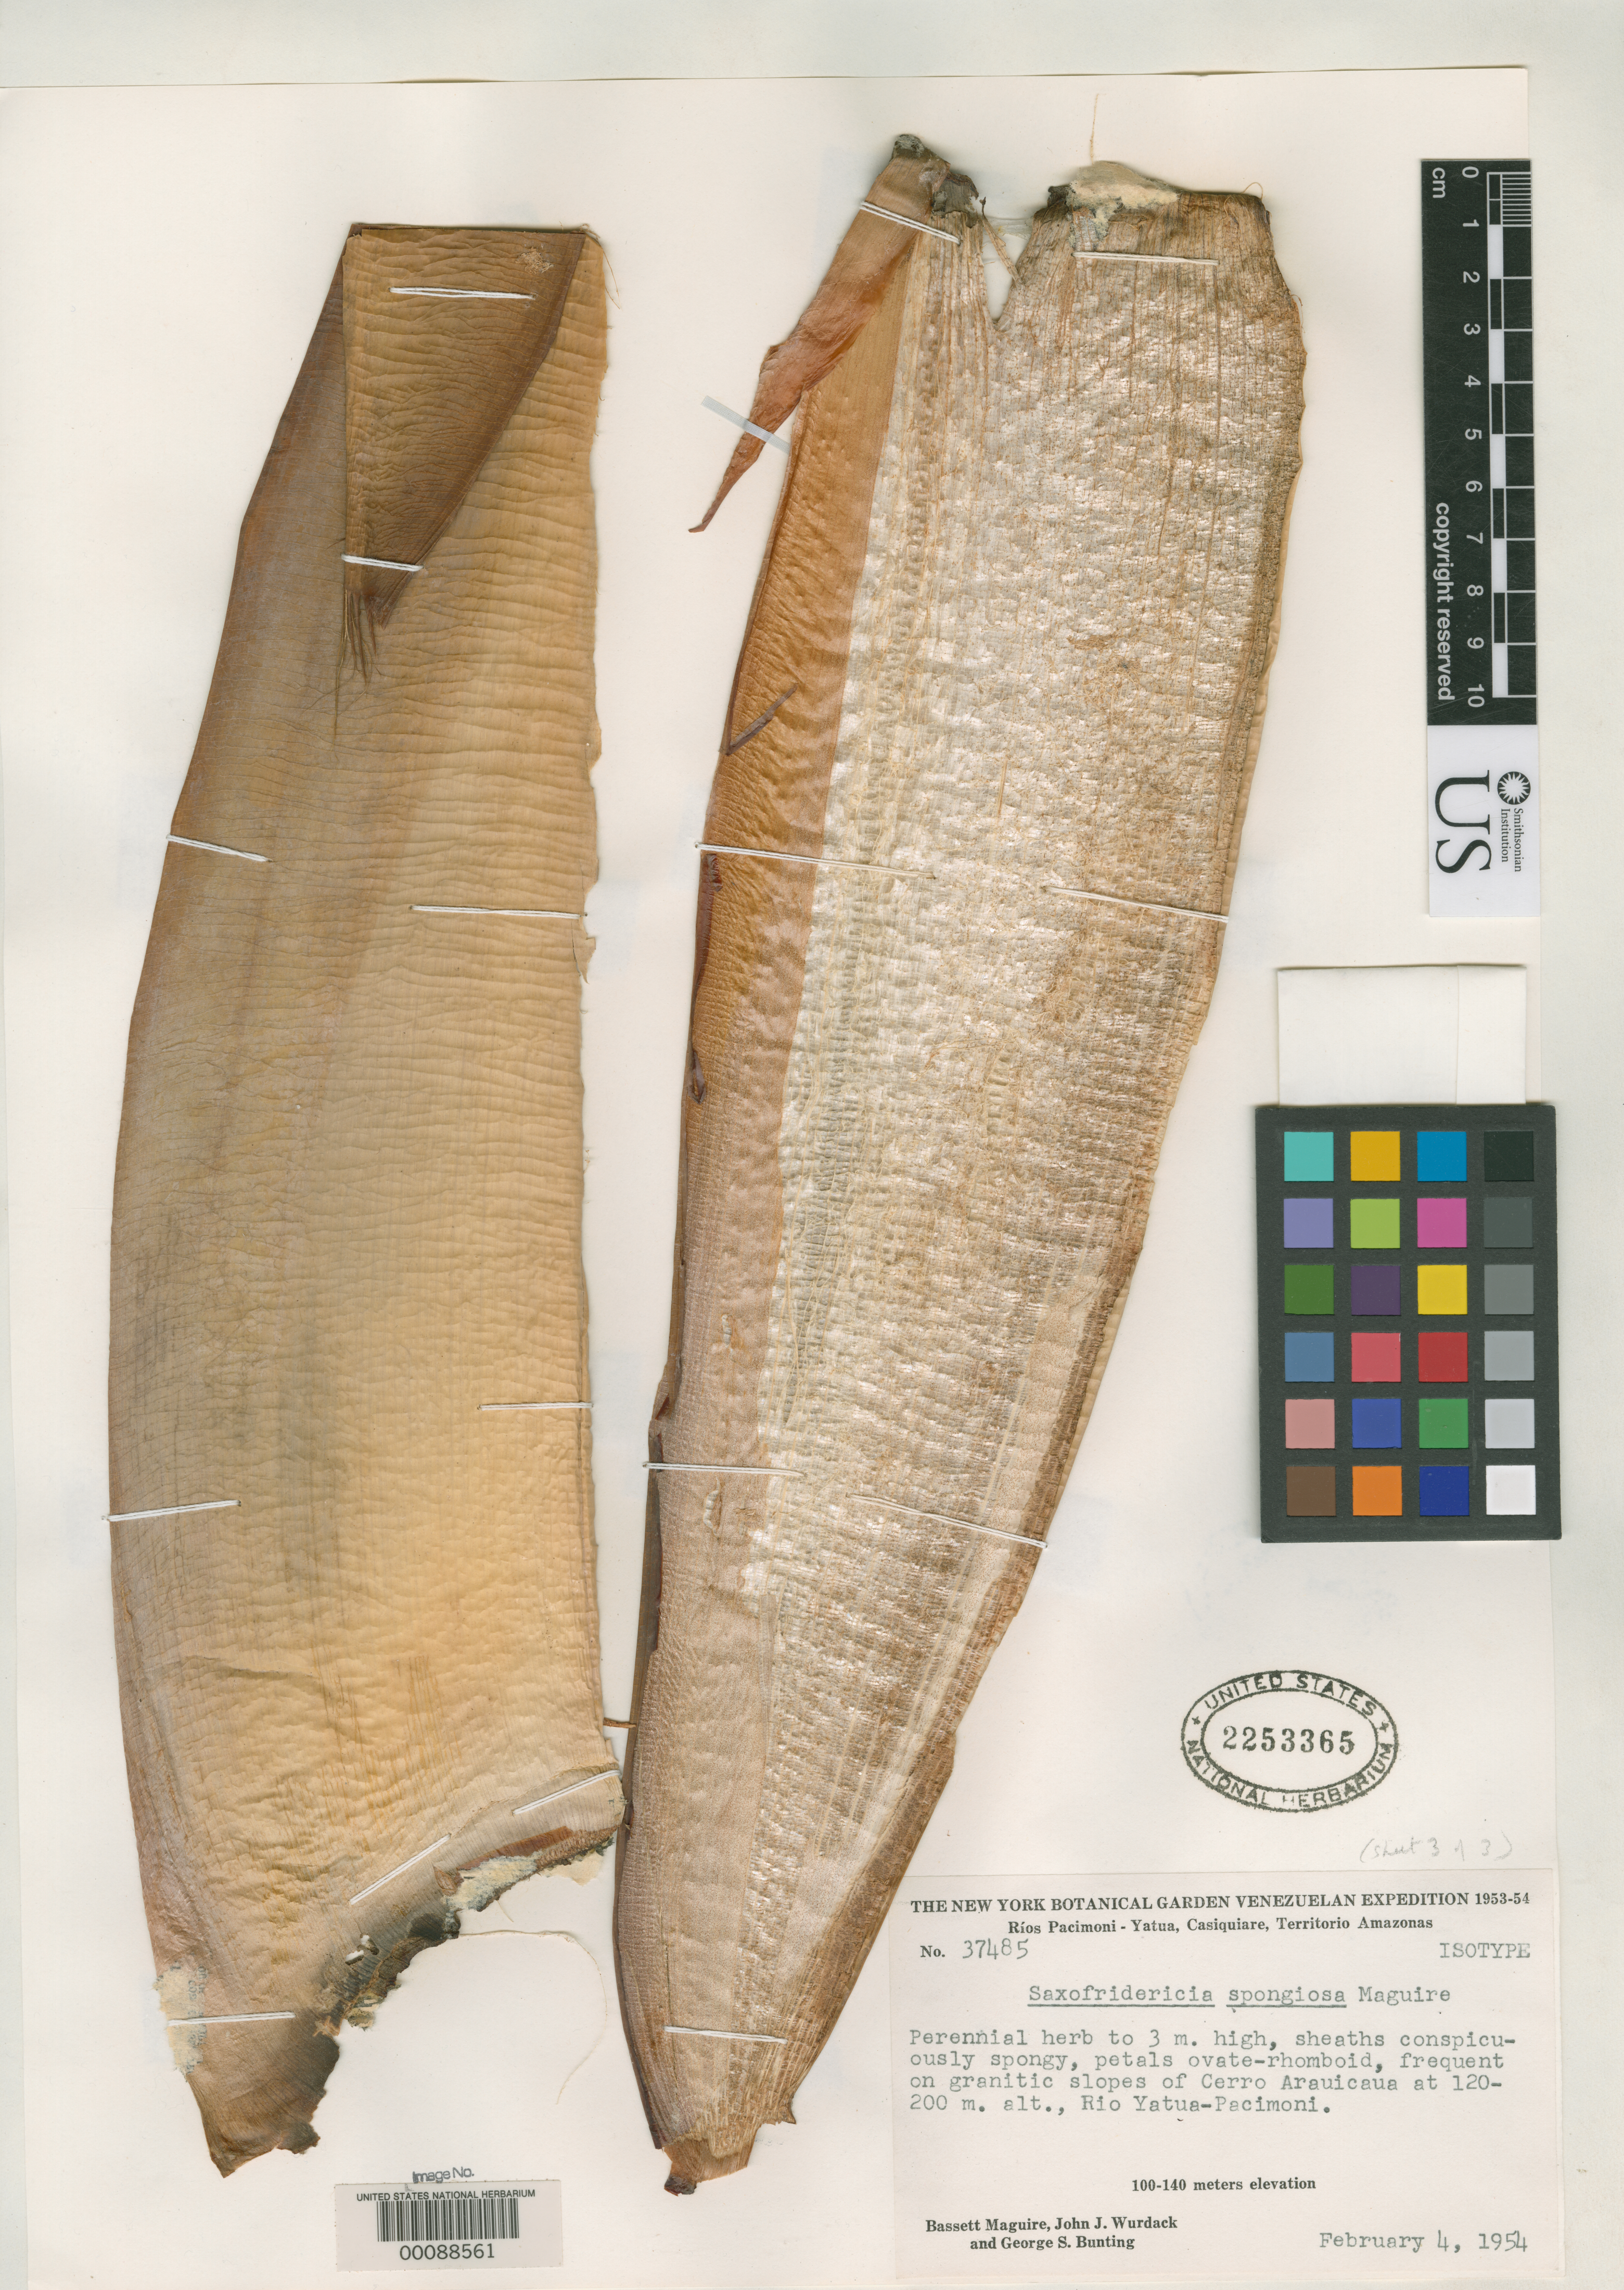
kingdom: Plantae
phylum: Tracheophyta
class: Liliopsida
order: Poales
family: Rapateaceae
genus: Saxofridericia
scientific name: Saxofridericia spongiosa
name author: Maguire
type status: Isotype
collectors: B. Maguire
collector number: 37485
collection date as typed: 04 Feb 1954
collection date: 1954-02-04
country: Venezuela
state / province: Amazonas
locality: Rio Yatua-Pacimoni.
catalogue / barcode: US 2253365